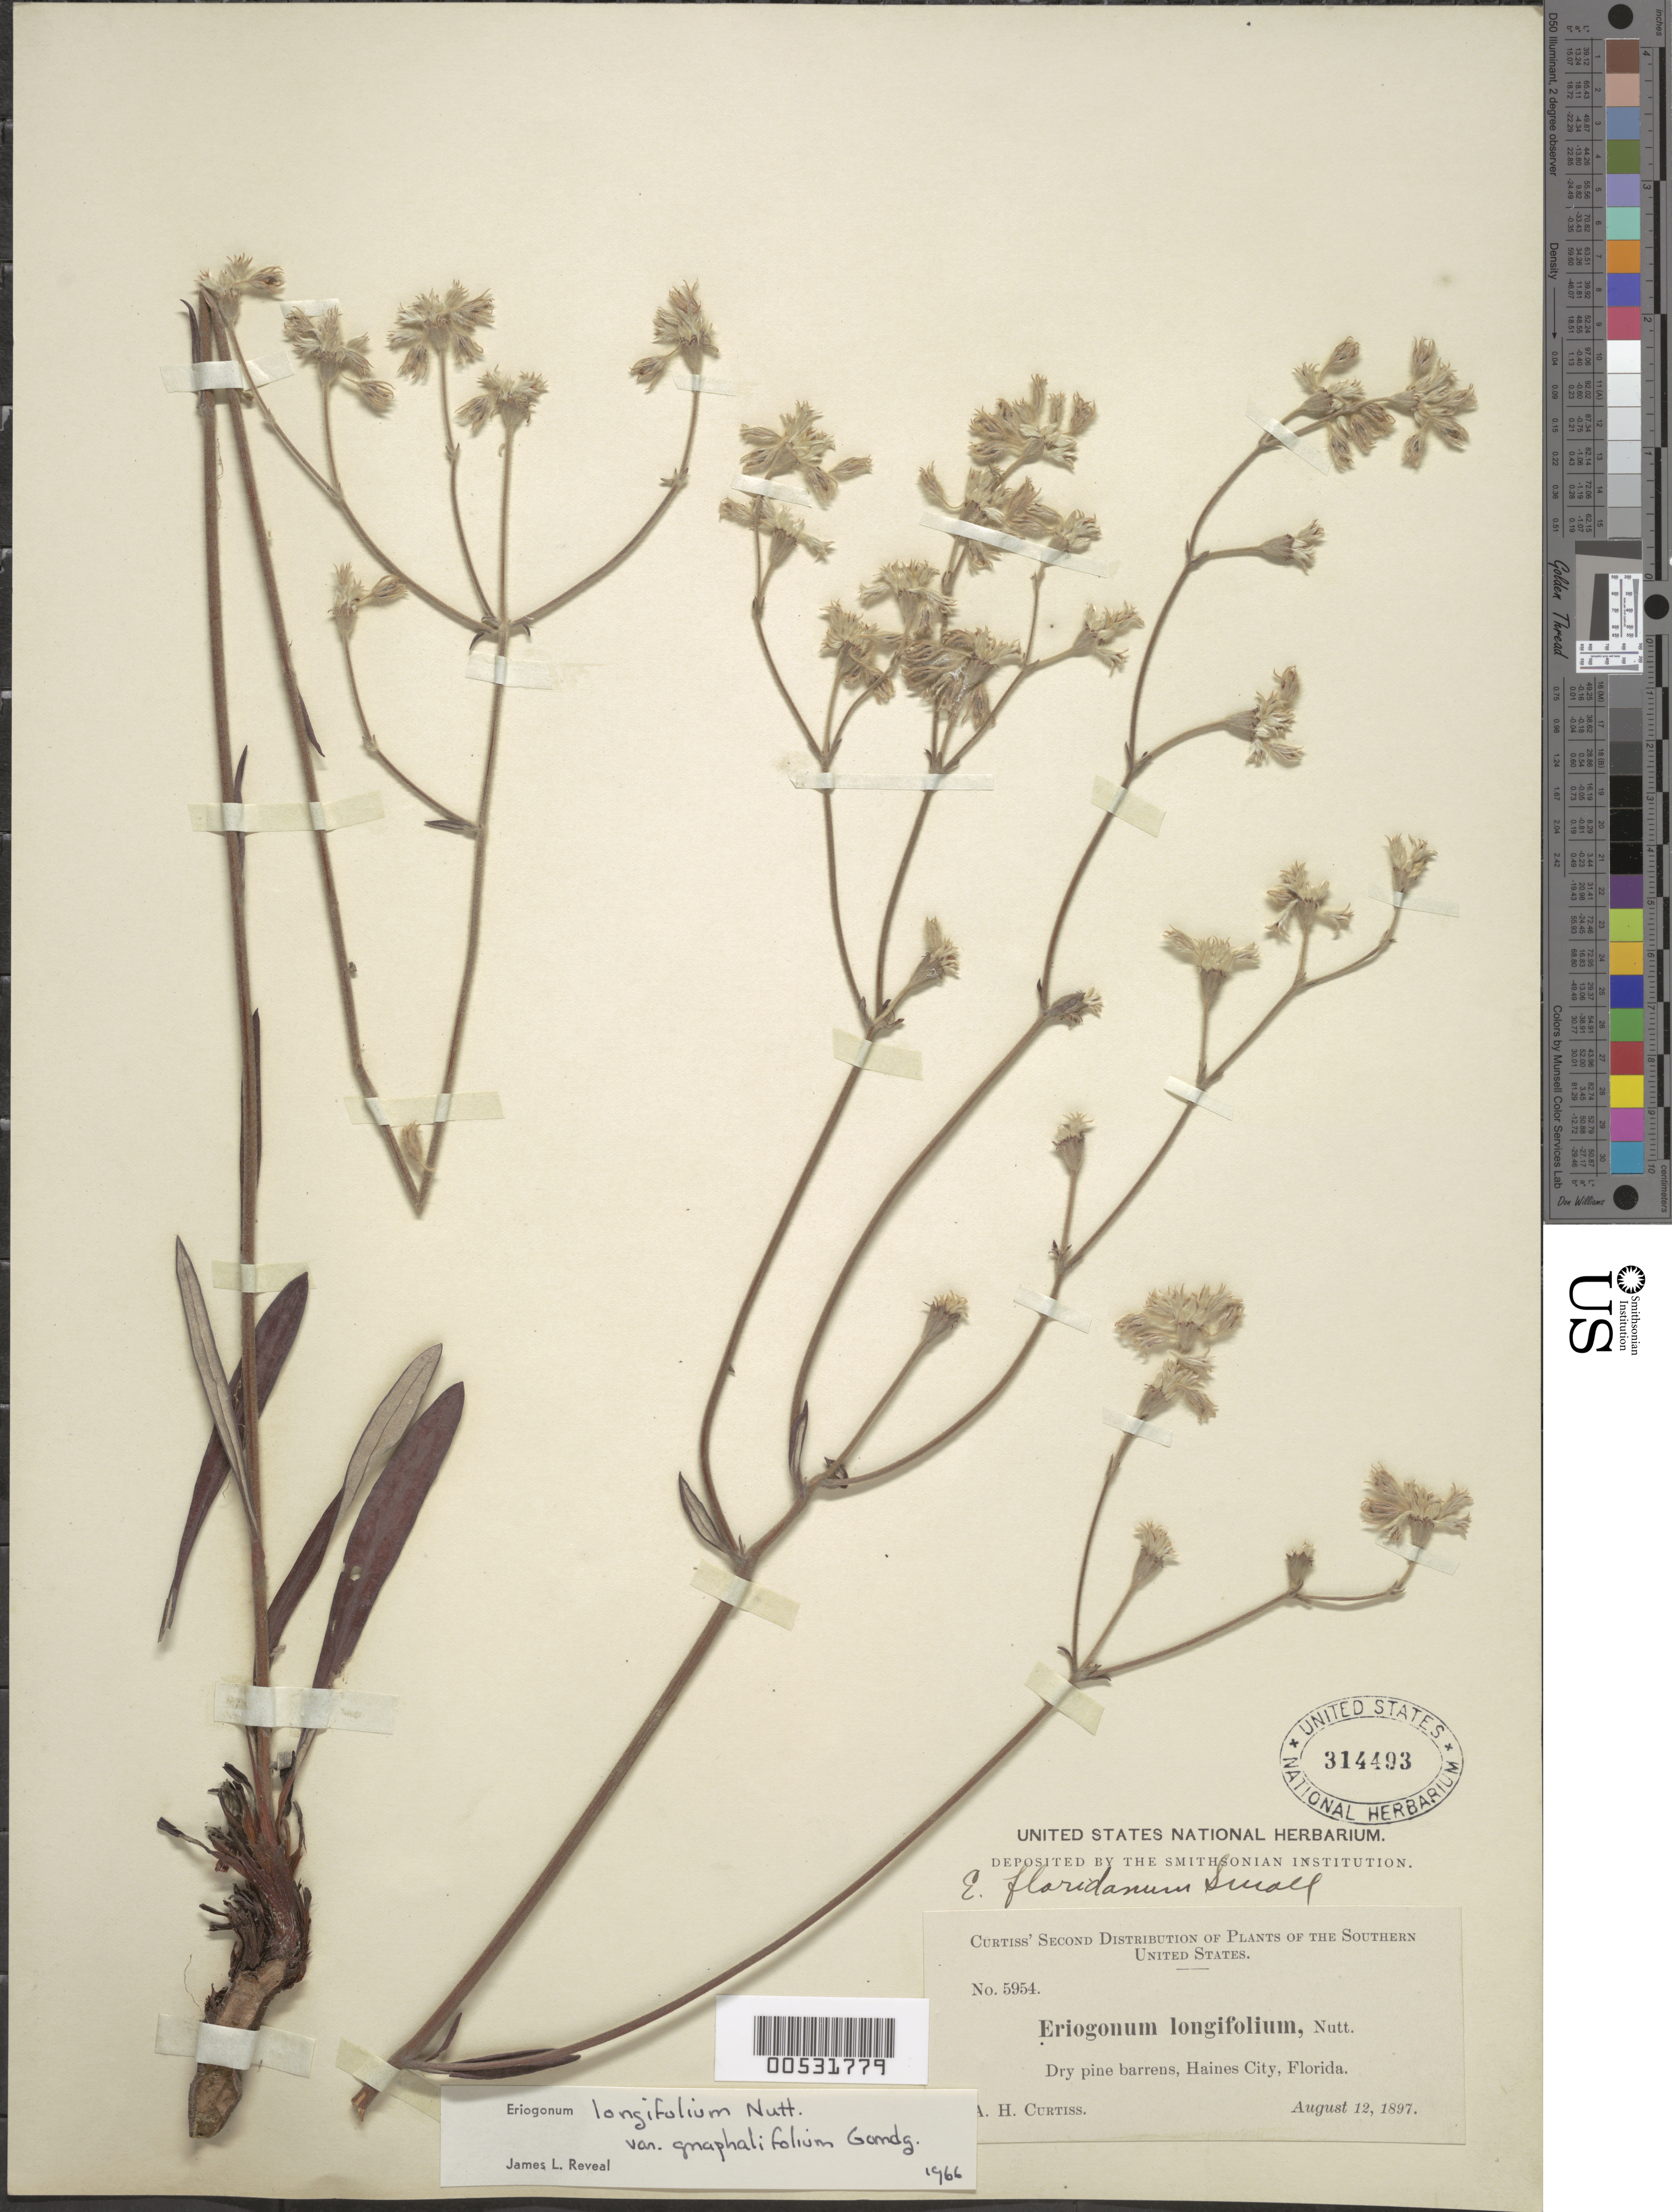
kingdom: Plantae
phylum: Tracheophyta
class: Magnoliopsida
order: Caryophyllales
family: Polygonaceae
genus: Eriogonum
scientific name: Eriogonum longifolium var. gnaphalifolium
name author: Gand.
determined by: Reveal, J. L.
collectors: A. H. Curtiss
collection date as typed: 12 Aug 1897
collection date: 1897-08-12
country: United States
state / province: Florida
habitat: Dry pine barrens.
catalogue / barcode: US 314493